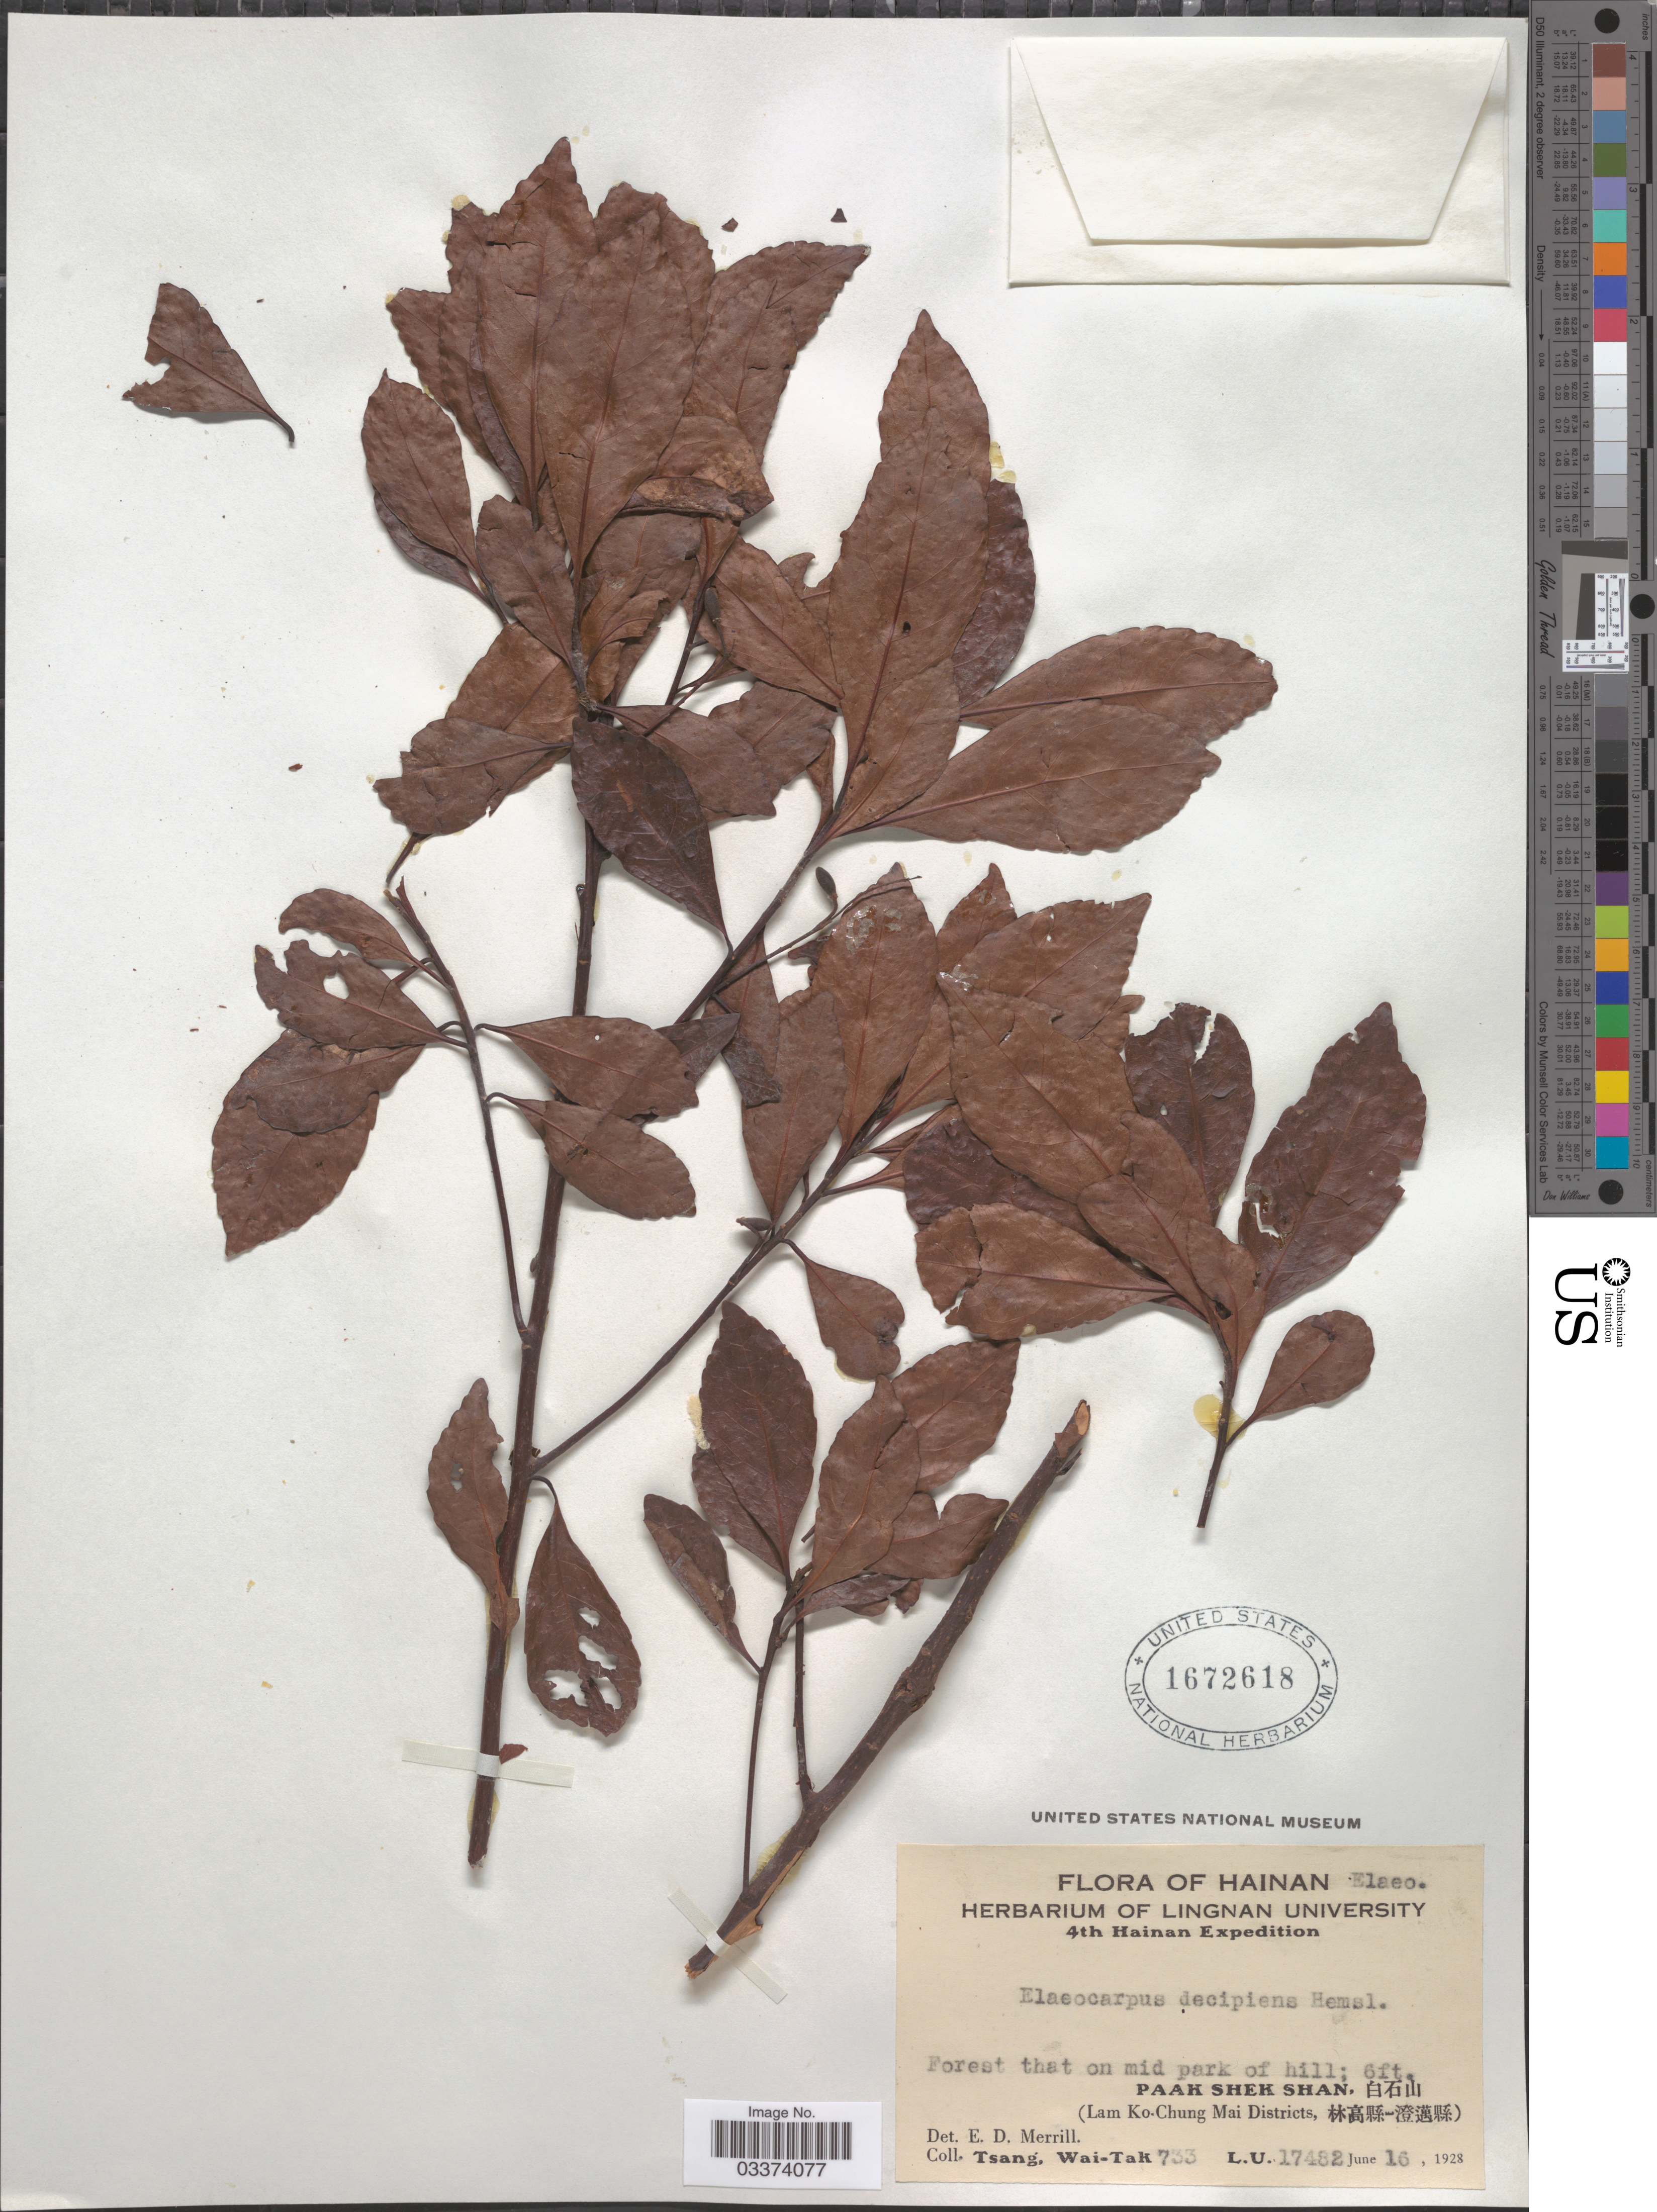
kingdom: Plantae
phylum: Tracheophyta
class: Magnoliopsida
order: Oxalidales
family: Elaeocarpaceae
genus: Elaeocarpus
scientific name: Elaeocarpus decipiens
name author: F.B. Forbes & Hemsl.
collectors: W. T. Tsang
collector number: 733L.U.17482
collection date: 1928-06-16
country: China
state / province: Hainan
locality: Lam Ko-Chung Mai Districts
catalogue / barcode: US 1672618